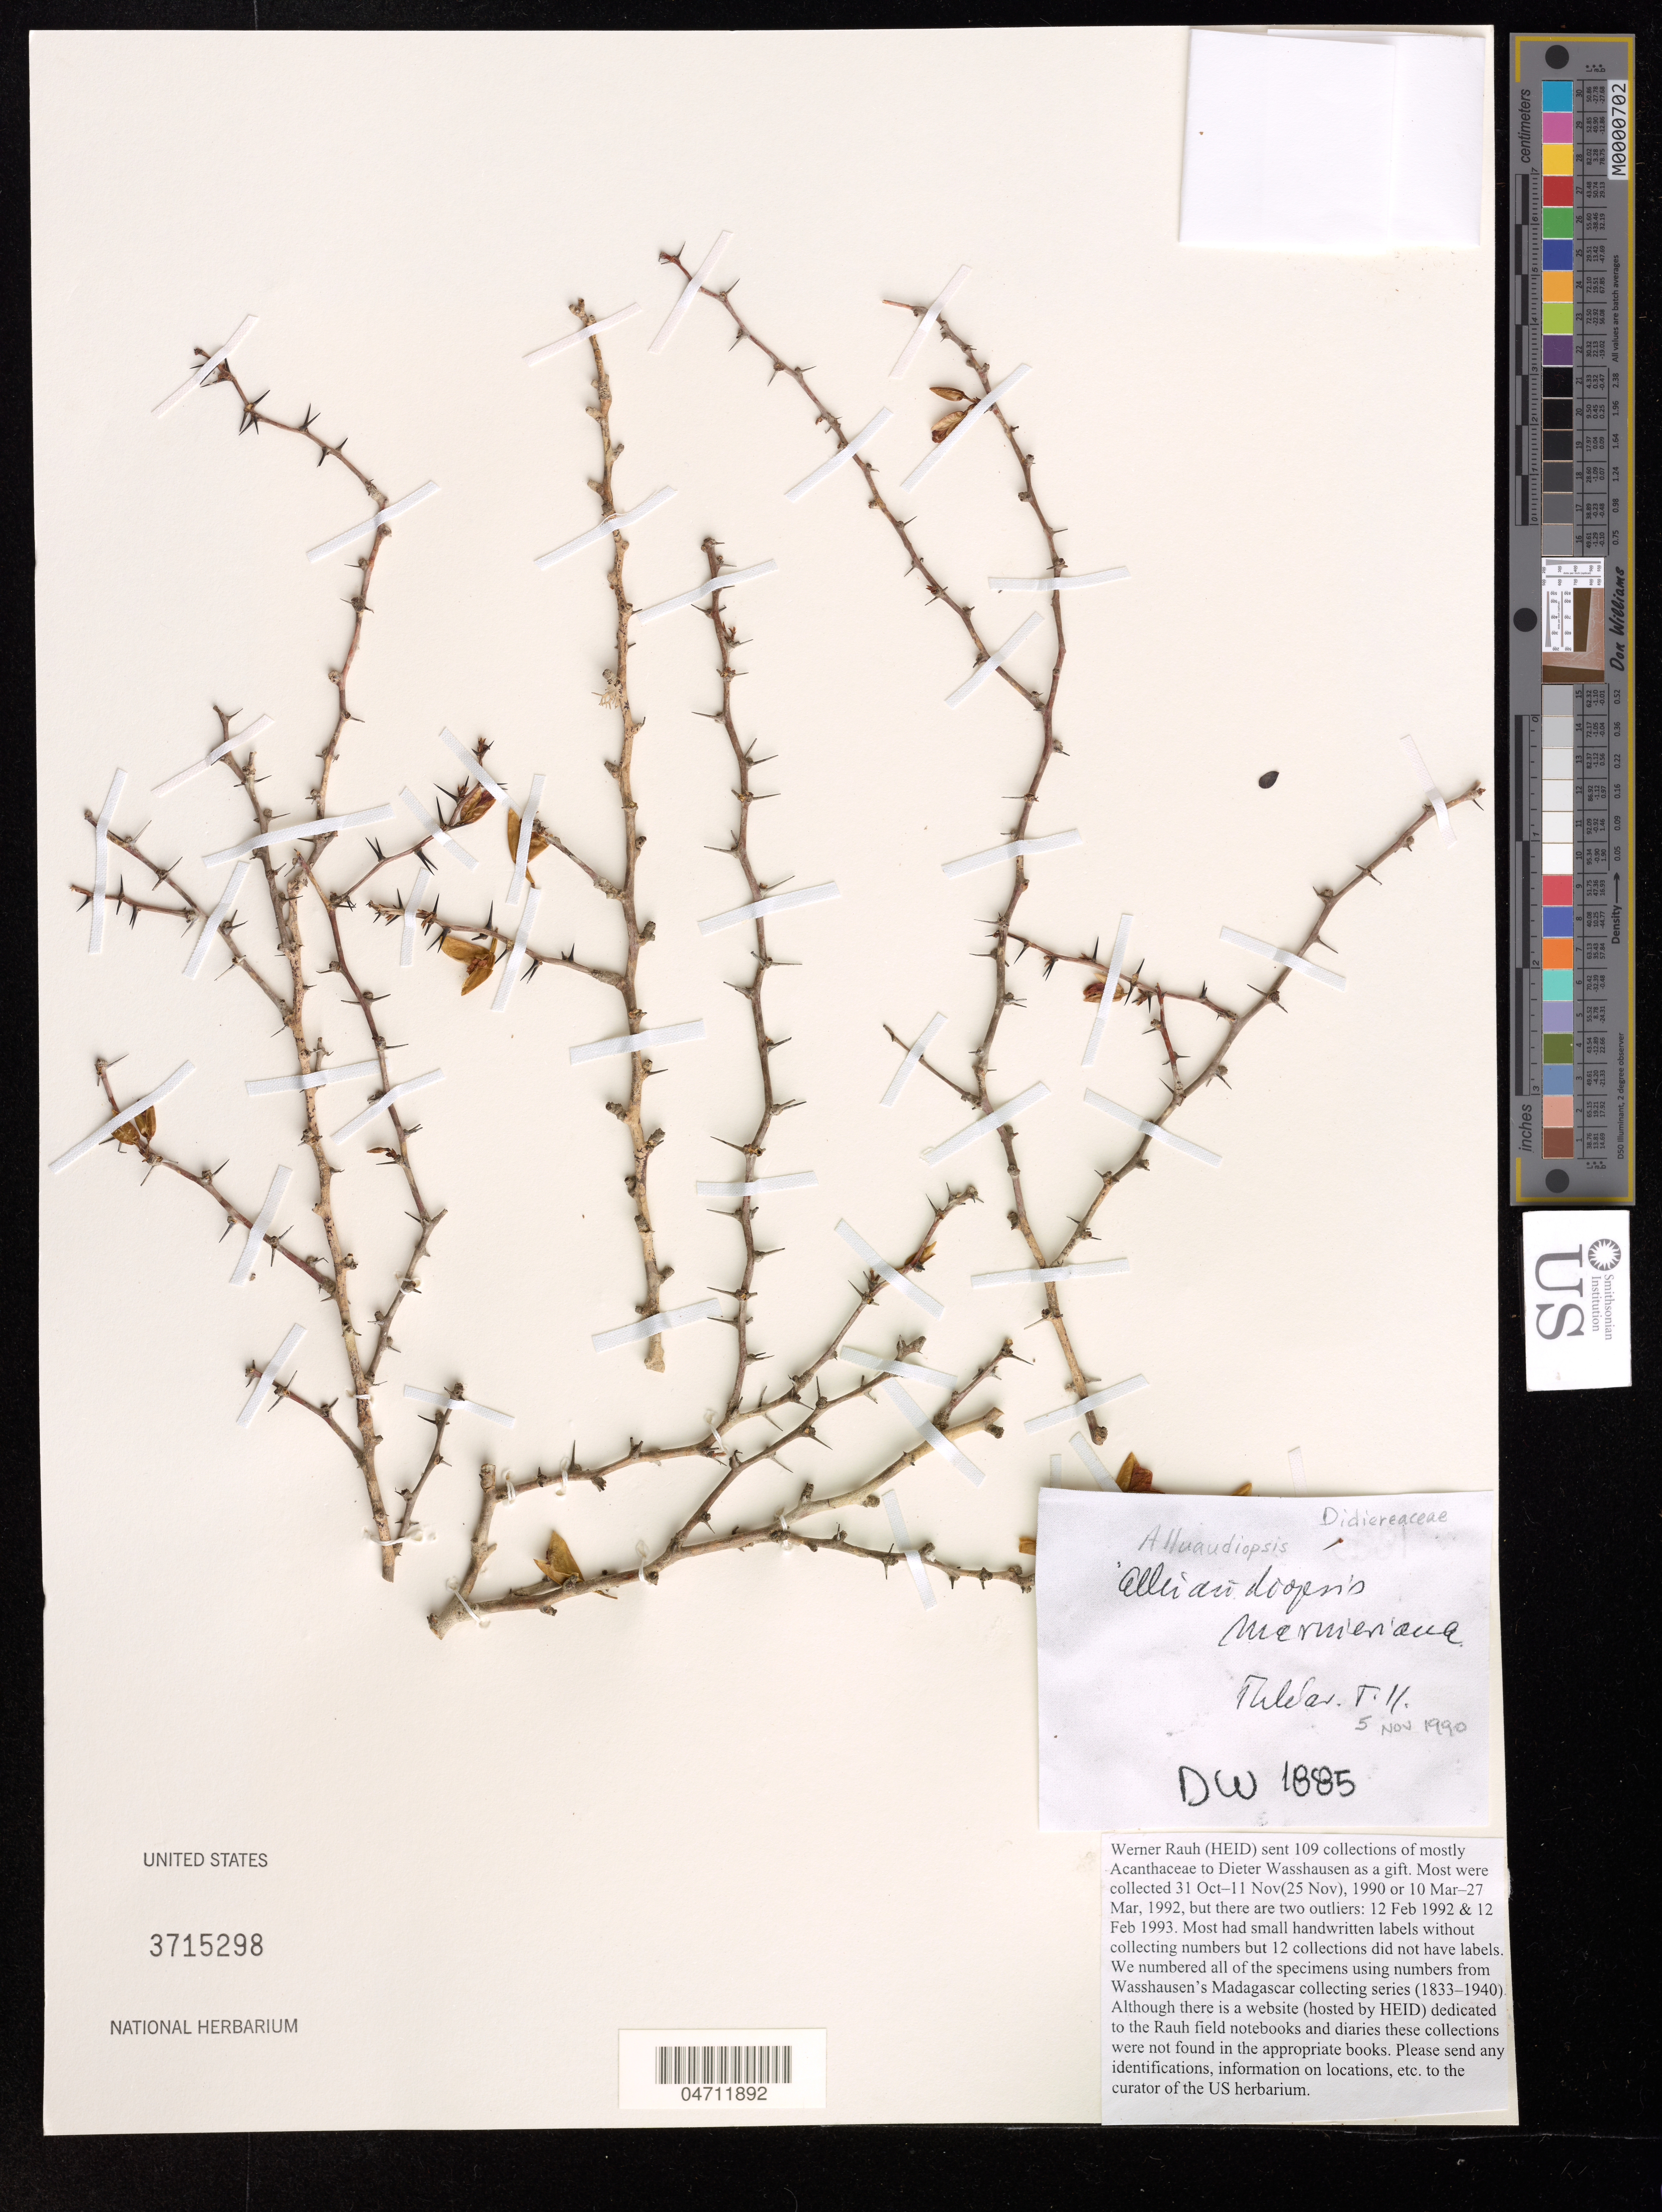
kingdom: Plantae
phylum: Tracheophyta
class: Magnoliopsida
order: Caryophyllales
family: Didiereaceae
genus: Alluaudiopsis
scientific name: Alluaudiopsis sp.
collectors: W. Rauh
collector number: DW 1885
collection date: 1990-11-05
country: Madagascar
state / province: Atsimo-Andrefana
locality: Toliara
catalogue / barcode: US 3715298